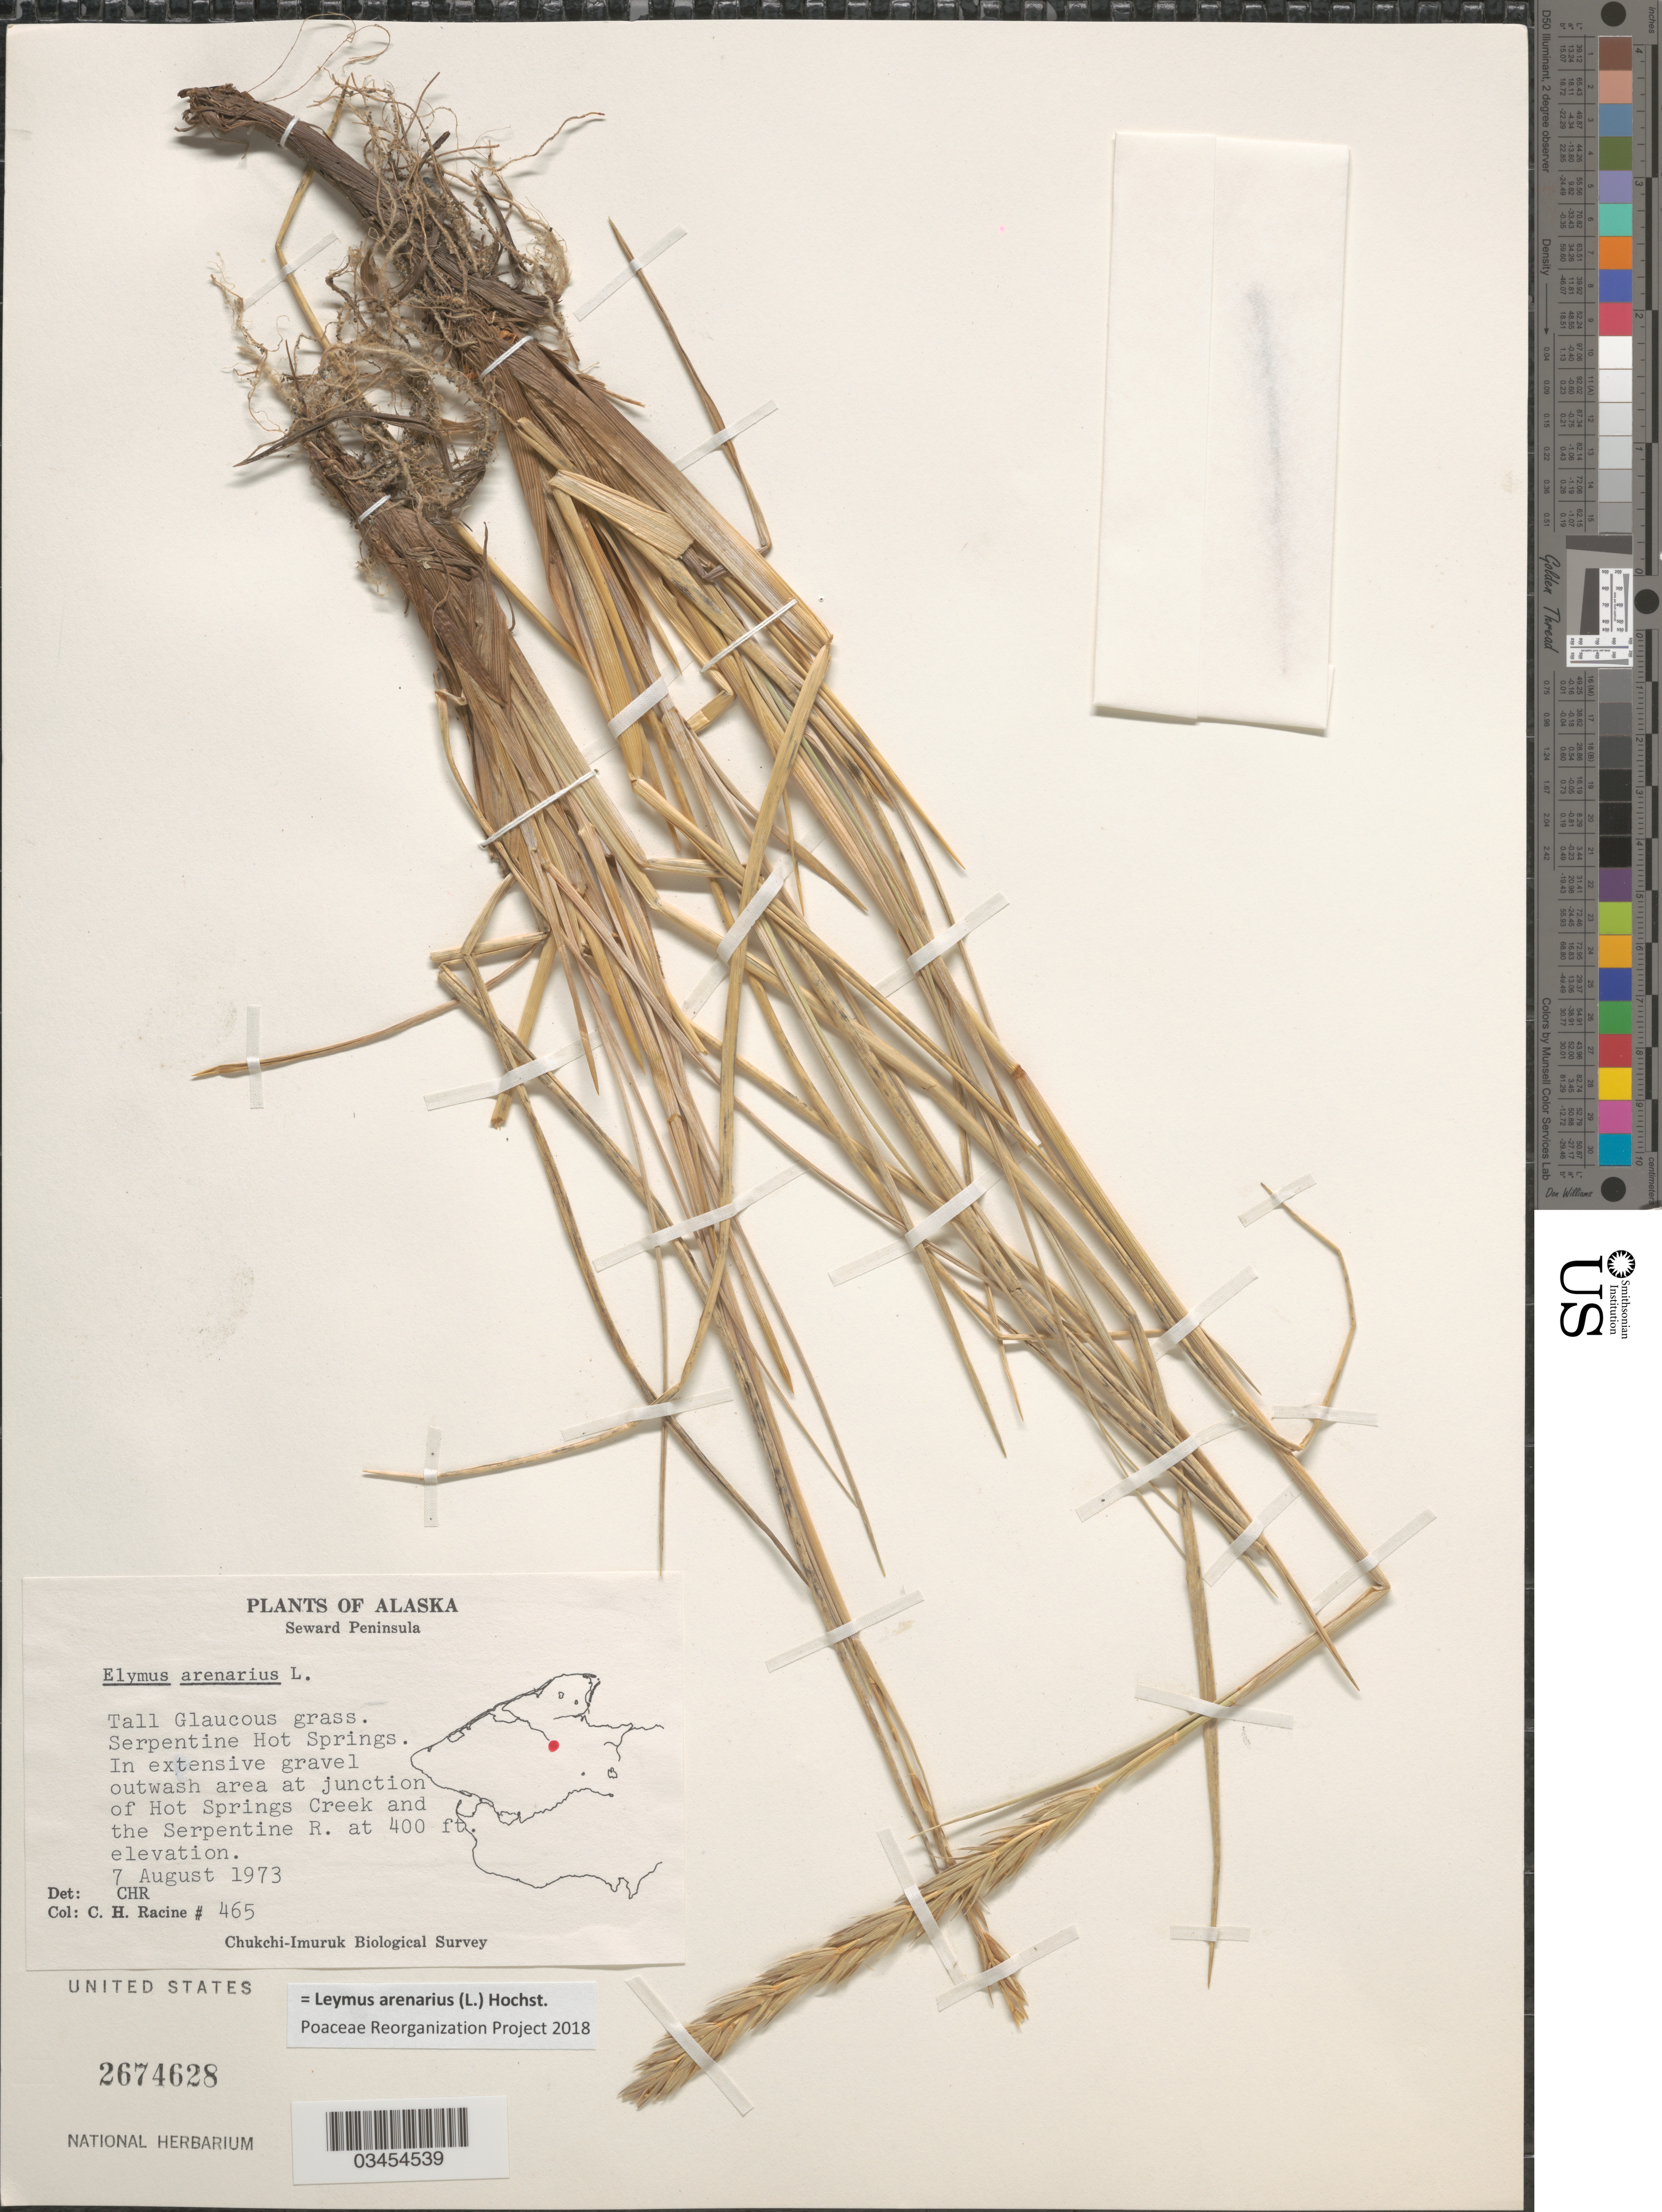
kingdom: Plantae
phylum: Tracheophyta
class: Liliopsida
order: Poales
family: Poaceae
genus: Leymus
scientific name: Leymus mollis subsp. villosissimus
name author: (Scribn.) Á. Löve & D. Löve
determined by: Soreng, Robert J., Research Associate (BOT), Smithsonian Institution - National Museum of Natural History (UNITED STATES)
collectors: C. Racine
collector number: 465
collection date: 1973-08-07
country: United States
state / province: Alaska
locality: Seward Peninsula. Serpentine Hot Springs. In extensive gravel outwash area at junction of Hot Springs Creek and the Serpentine R. Chukchi-Imuruk Biological Survey.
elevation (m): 122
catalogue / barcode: US 2674628